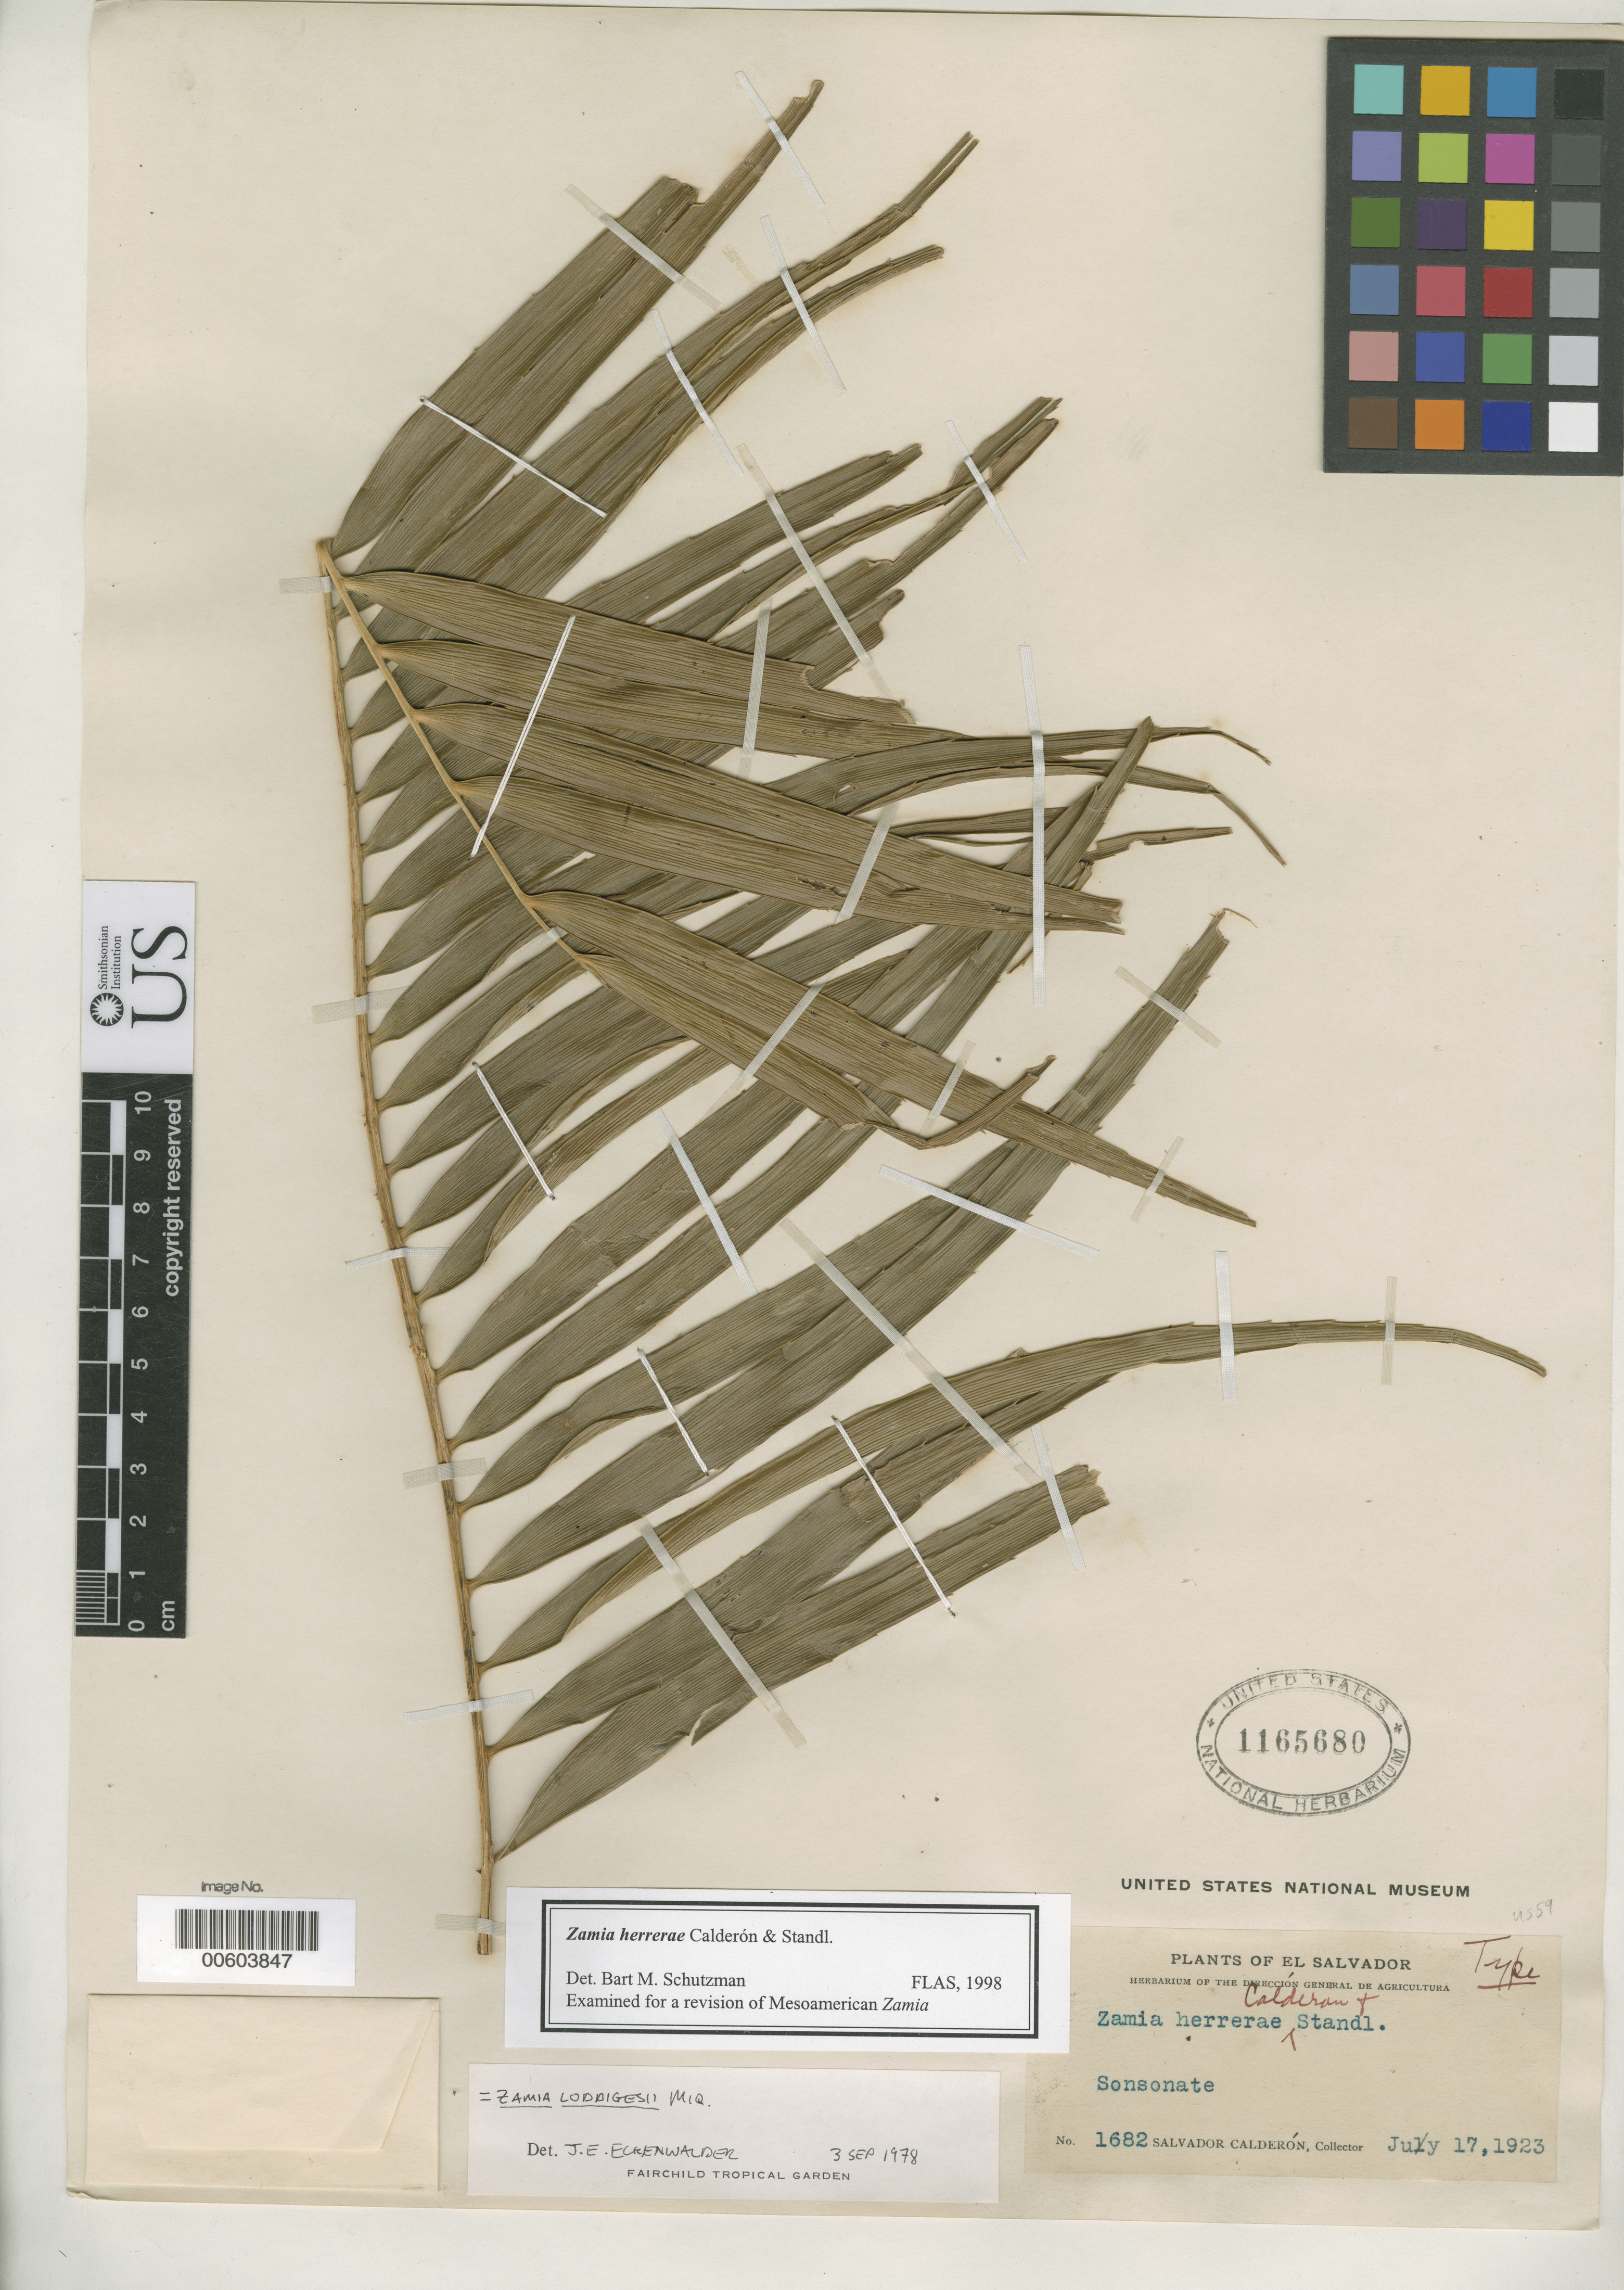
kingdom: Plantae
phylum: Tracheophyta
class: Cycadopsida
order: Cycadales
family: Zamiaceae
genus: Zamia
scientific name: Zamia herrerae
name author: S. Calderón & Standl.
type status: Holotype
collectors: S. Calderón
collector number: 1682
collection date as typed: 17 Jul 1923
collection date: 1923-07-17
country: El Salvador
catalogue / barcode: US 1165680